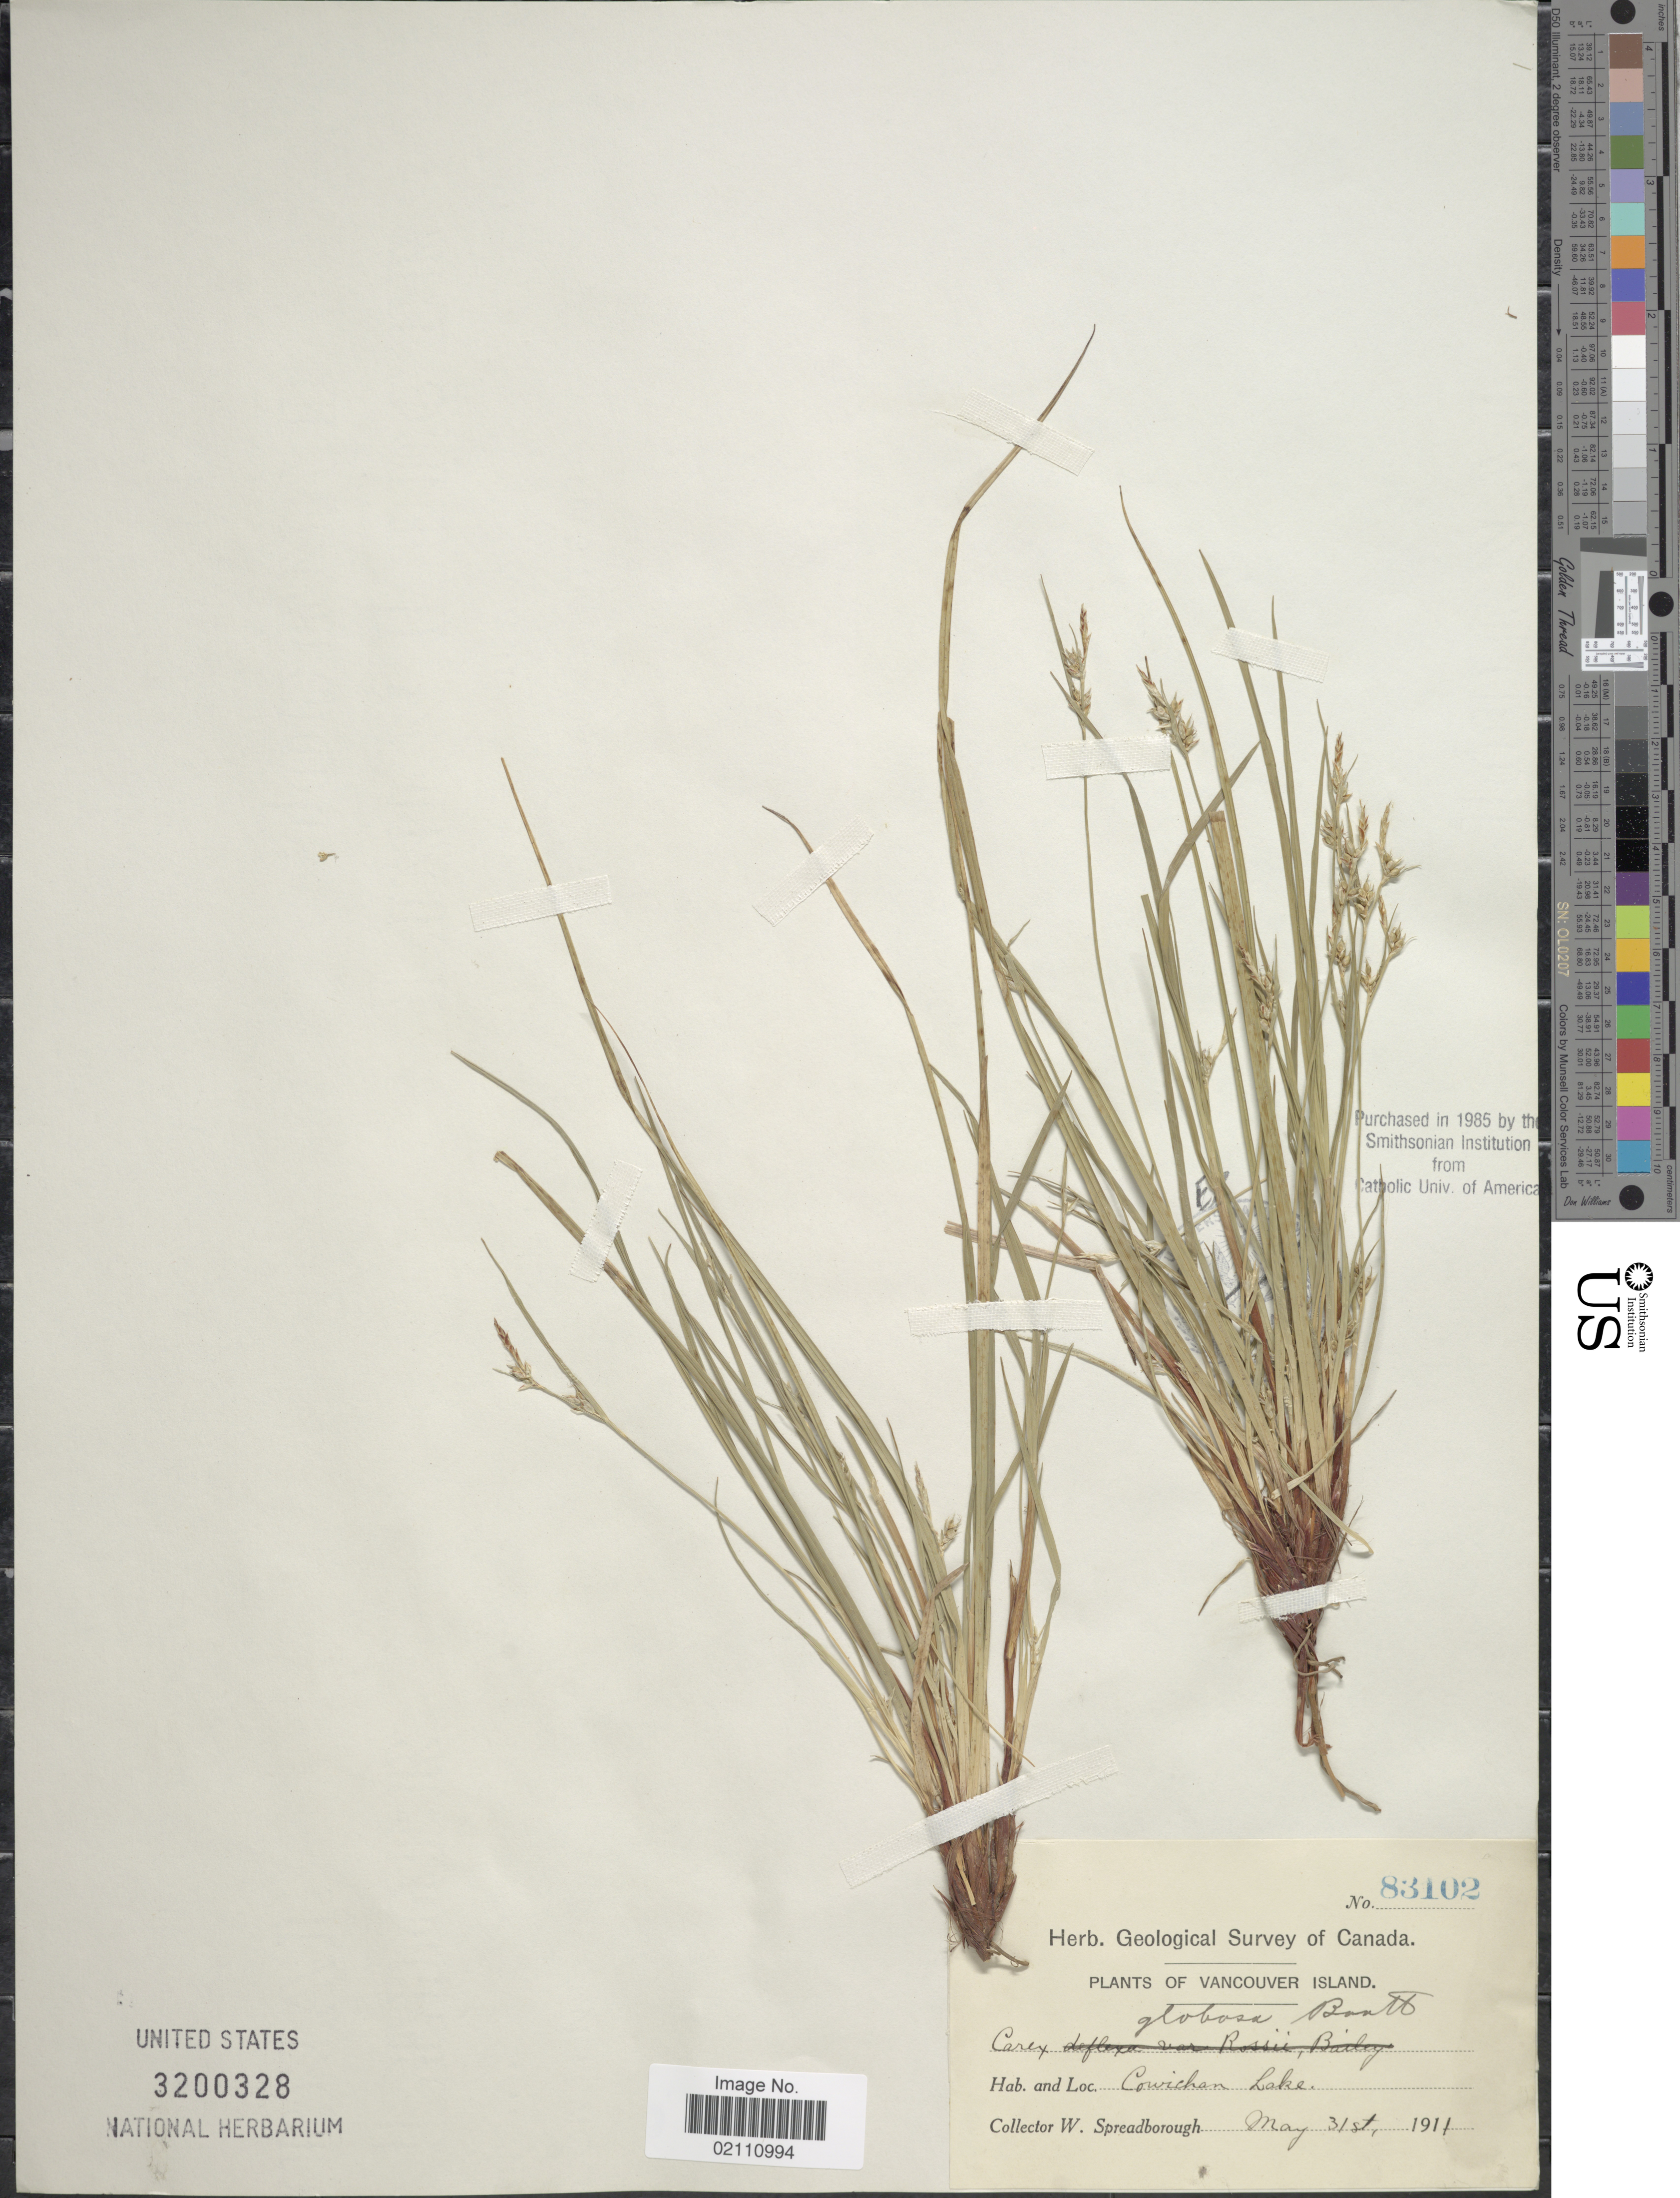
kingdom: Plantae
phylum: Tracheophyta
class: Liliopsida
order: Poales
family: Cyperaceae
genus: Carex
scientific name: Carex globosa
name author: Boott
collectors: W. Spreadborough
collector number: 83102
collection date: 1911-05-31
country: Canada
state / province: British Columbia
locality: Vancouver Island, Cowichan Lake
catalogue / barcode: US 3200328